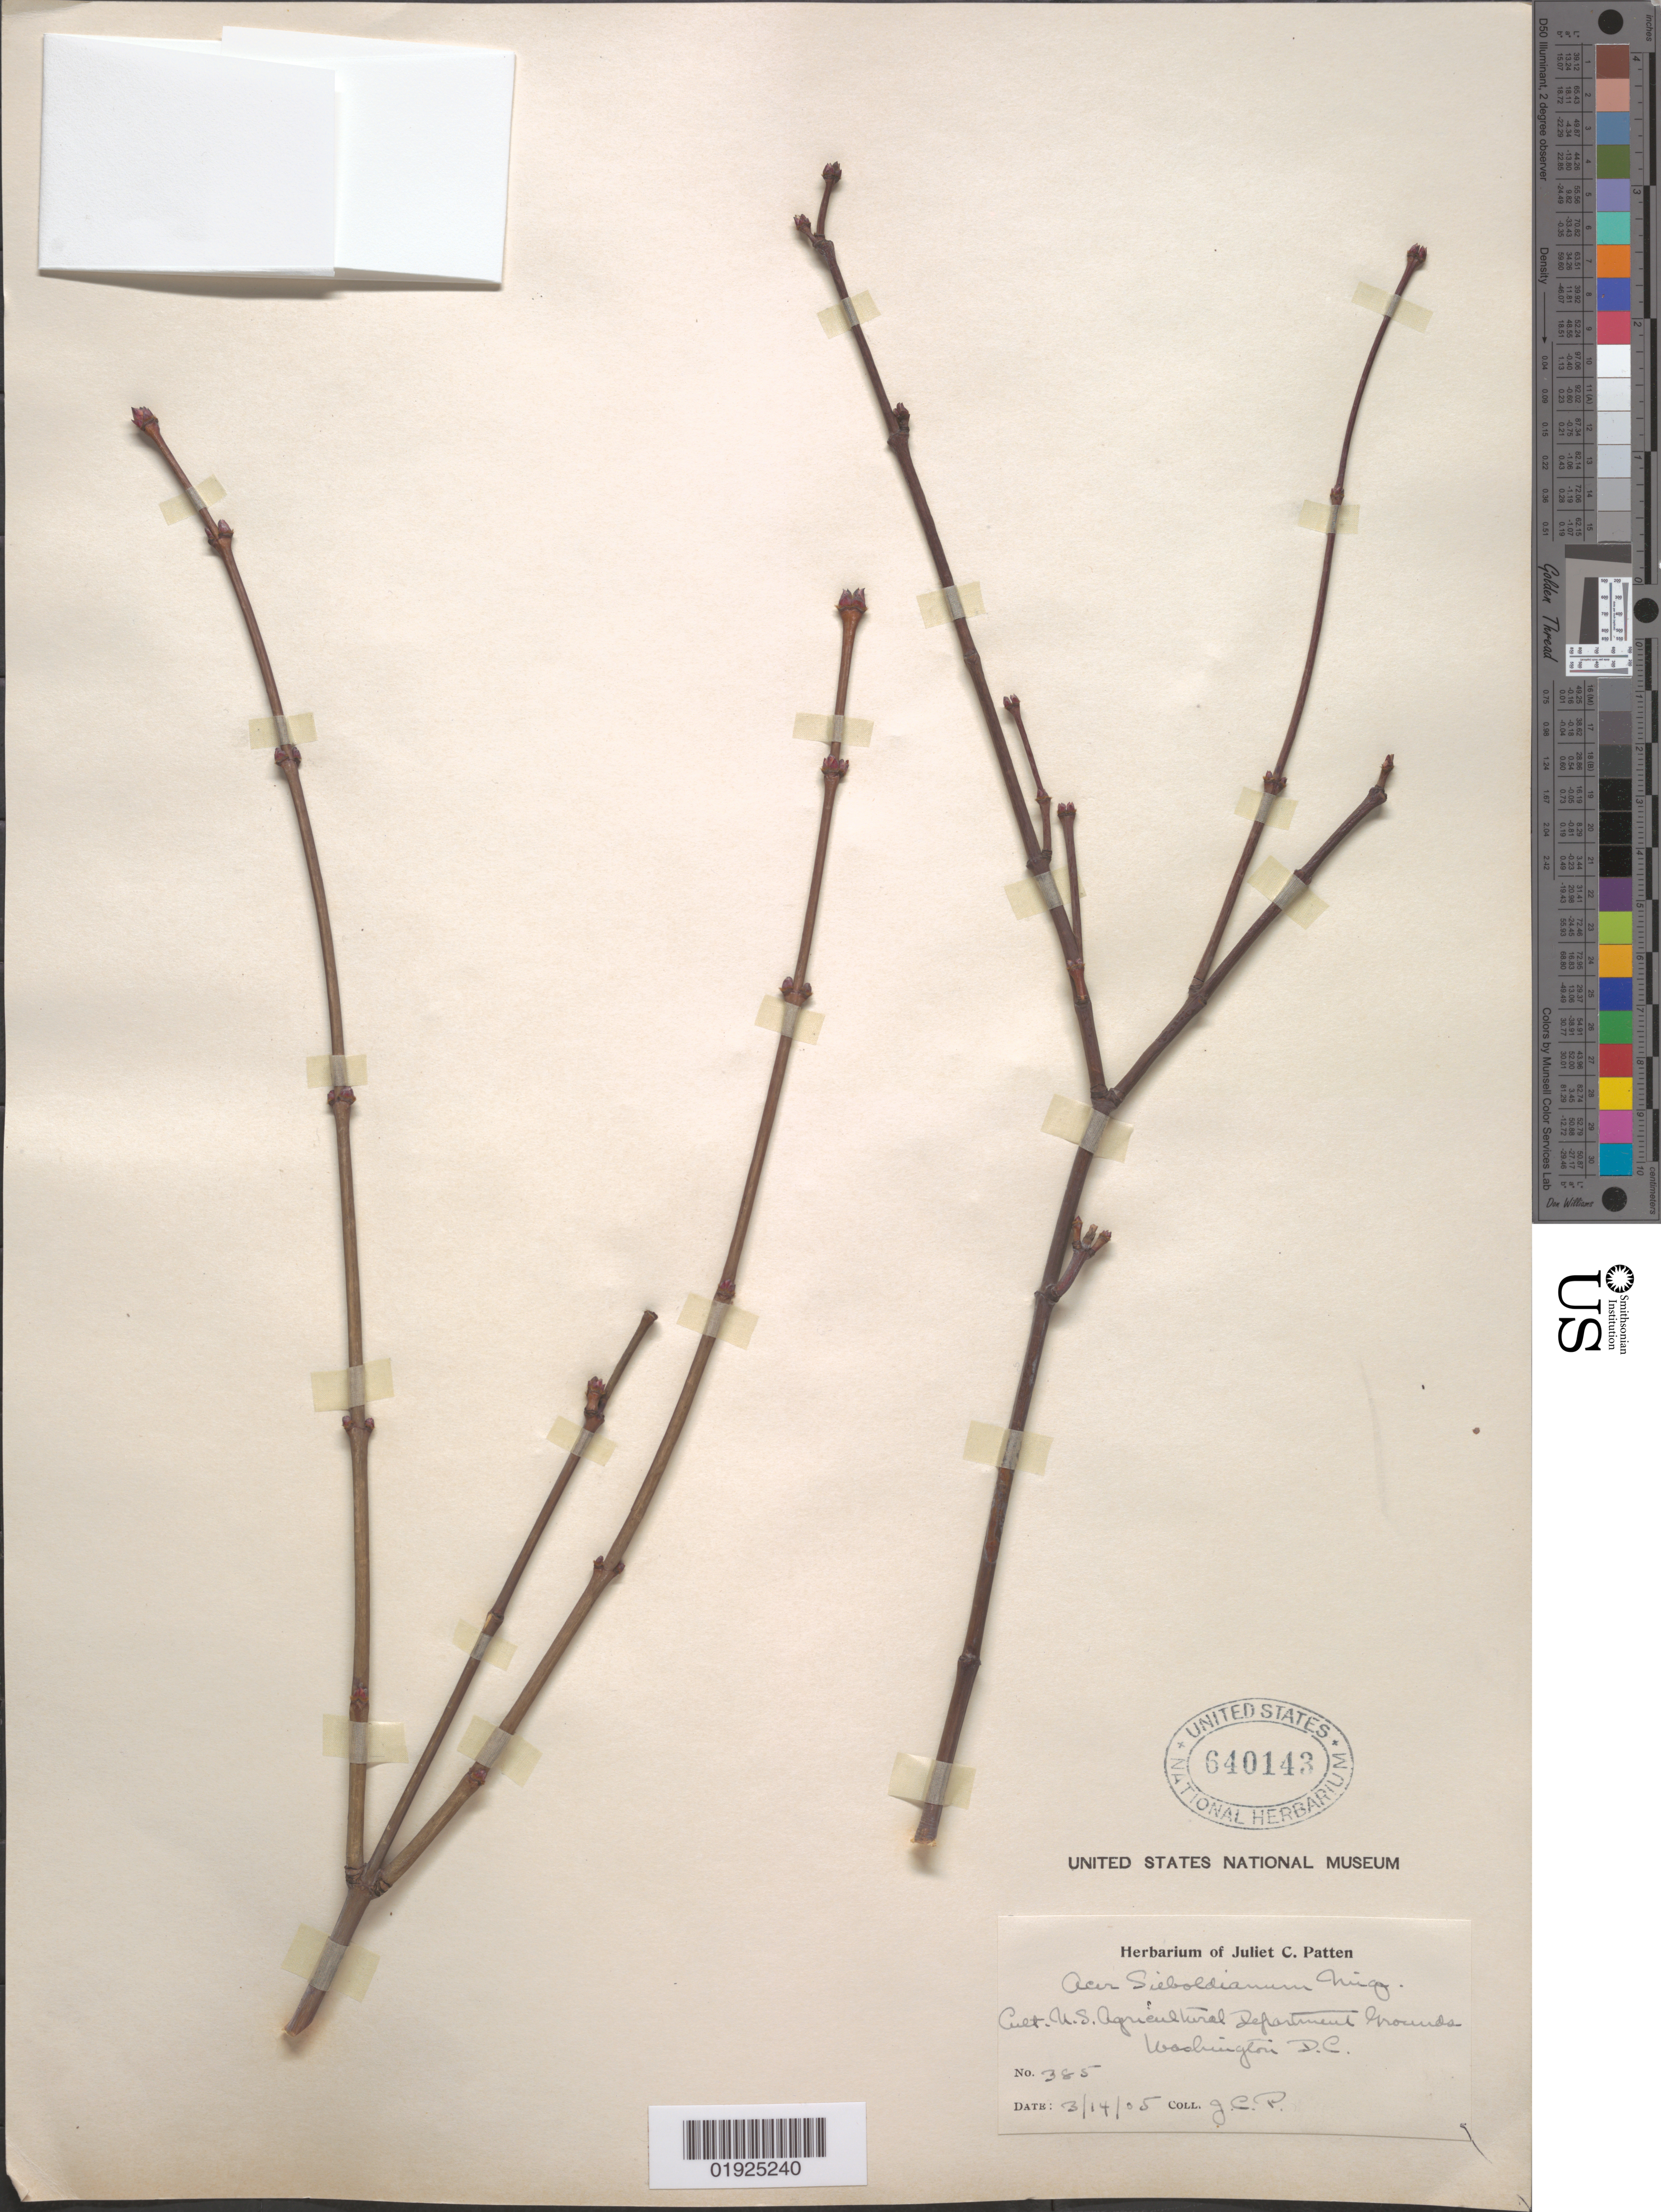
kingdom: Plantae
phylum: Tracheophyta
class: Magnoliopsida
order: Sapindales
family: Sapindaceae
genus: Acer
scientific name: Acer sieboldianum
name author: Miq.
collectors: J. Patten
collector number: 385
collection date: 1905-04-14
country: United States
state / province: District of Columbia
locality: U.S. Agricultural Department grounds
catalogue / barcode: US 640143